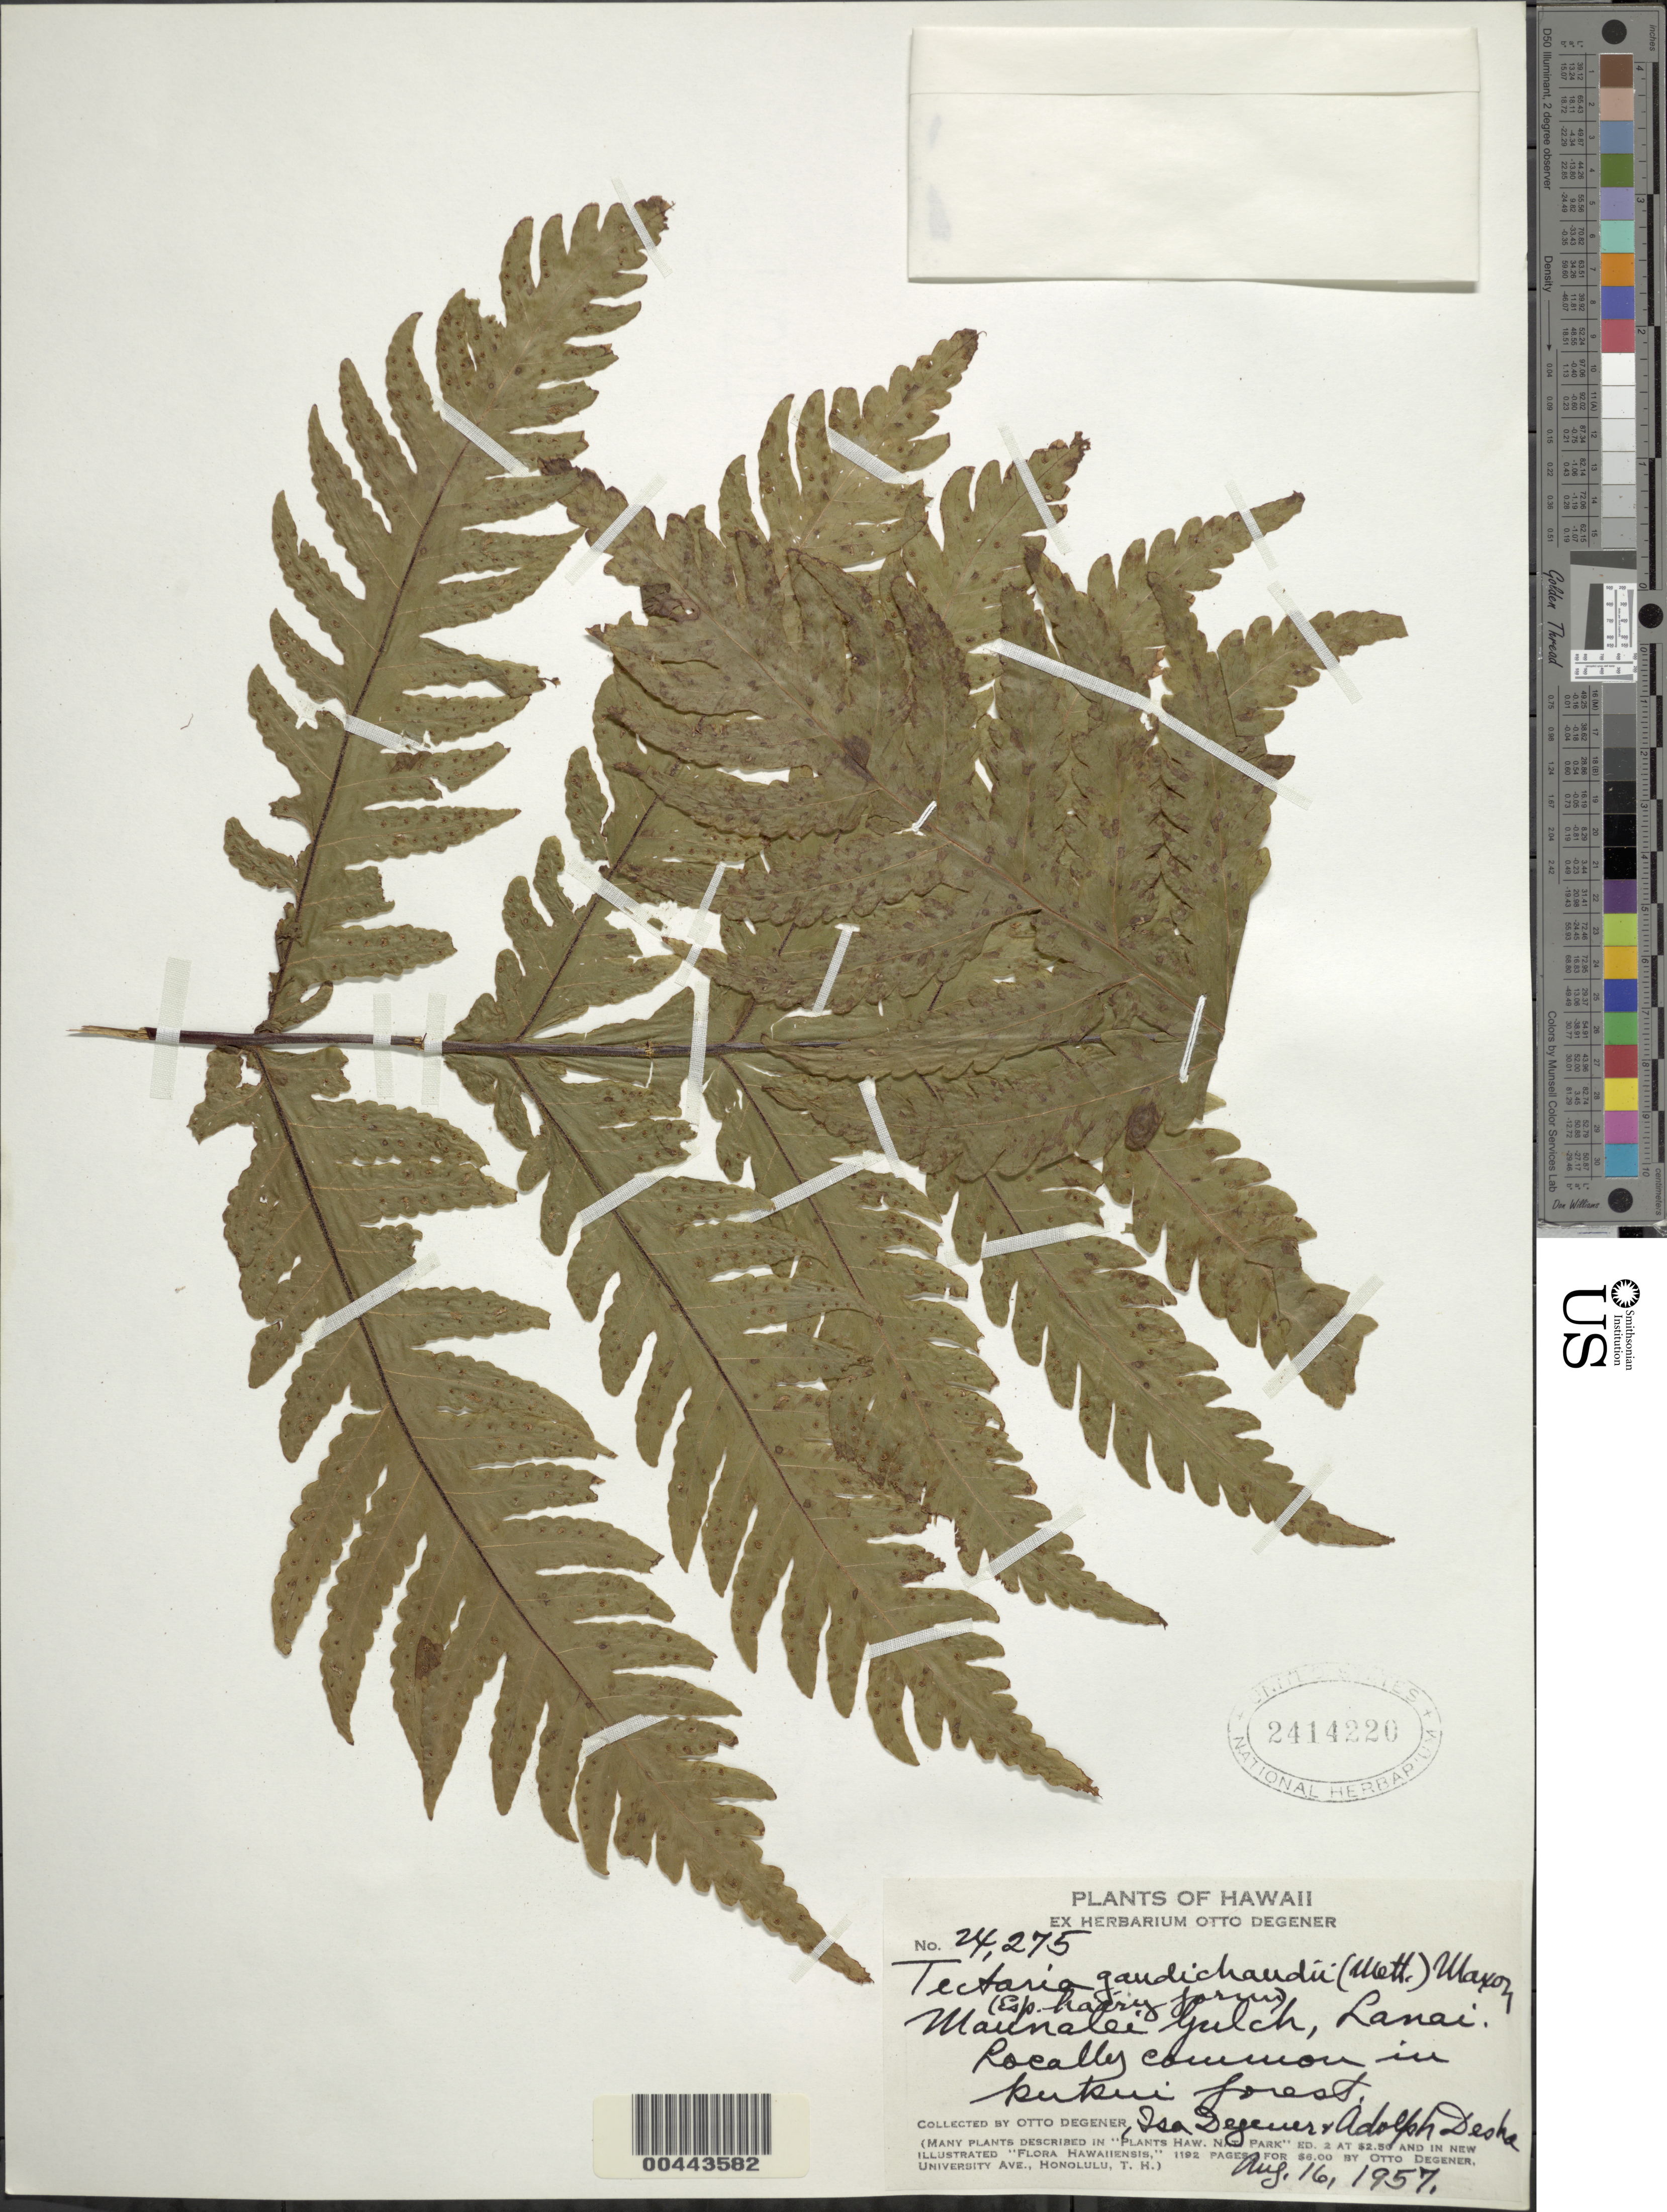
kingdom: Plantae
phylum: Tracheophyta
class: Polypodiopsida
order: Polypodiales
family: Tectariaceae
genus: Tectaria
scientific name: Tectaria gaudichaudii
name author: (Mett.) Maxon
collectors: O. Degener, I. Degener & A. Desha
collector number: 24275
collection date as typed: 16 Aug 1957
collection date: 1957-08-16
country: United States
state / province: Hawaii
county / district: Kauai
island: Kaua'i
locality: Maunalei Gulch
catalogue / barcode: US 2414220